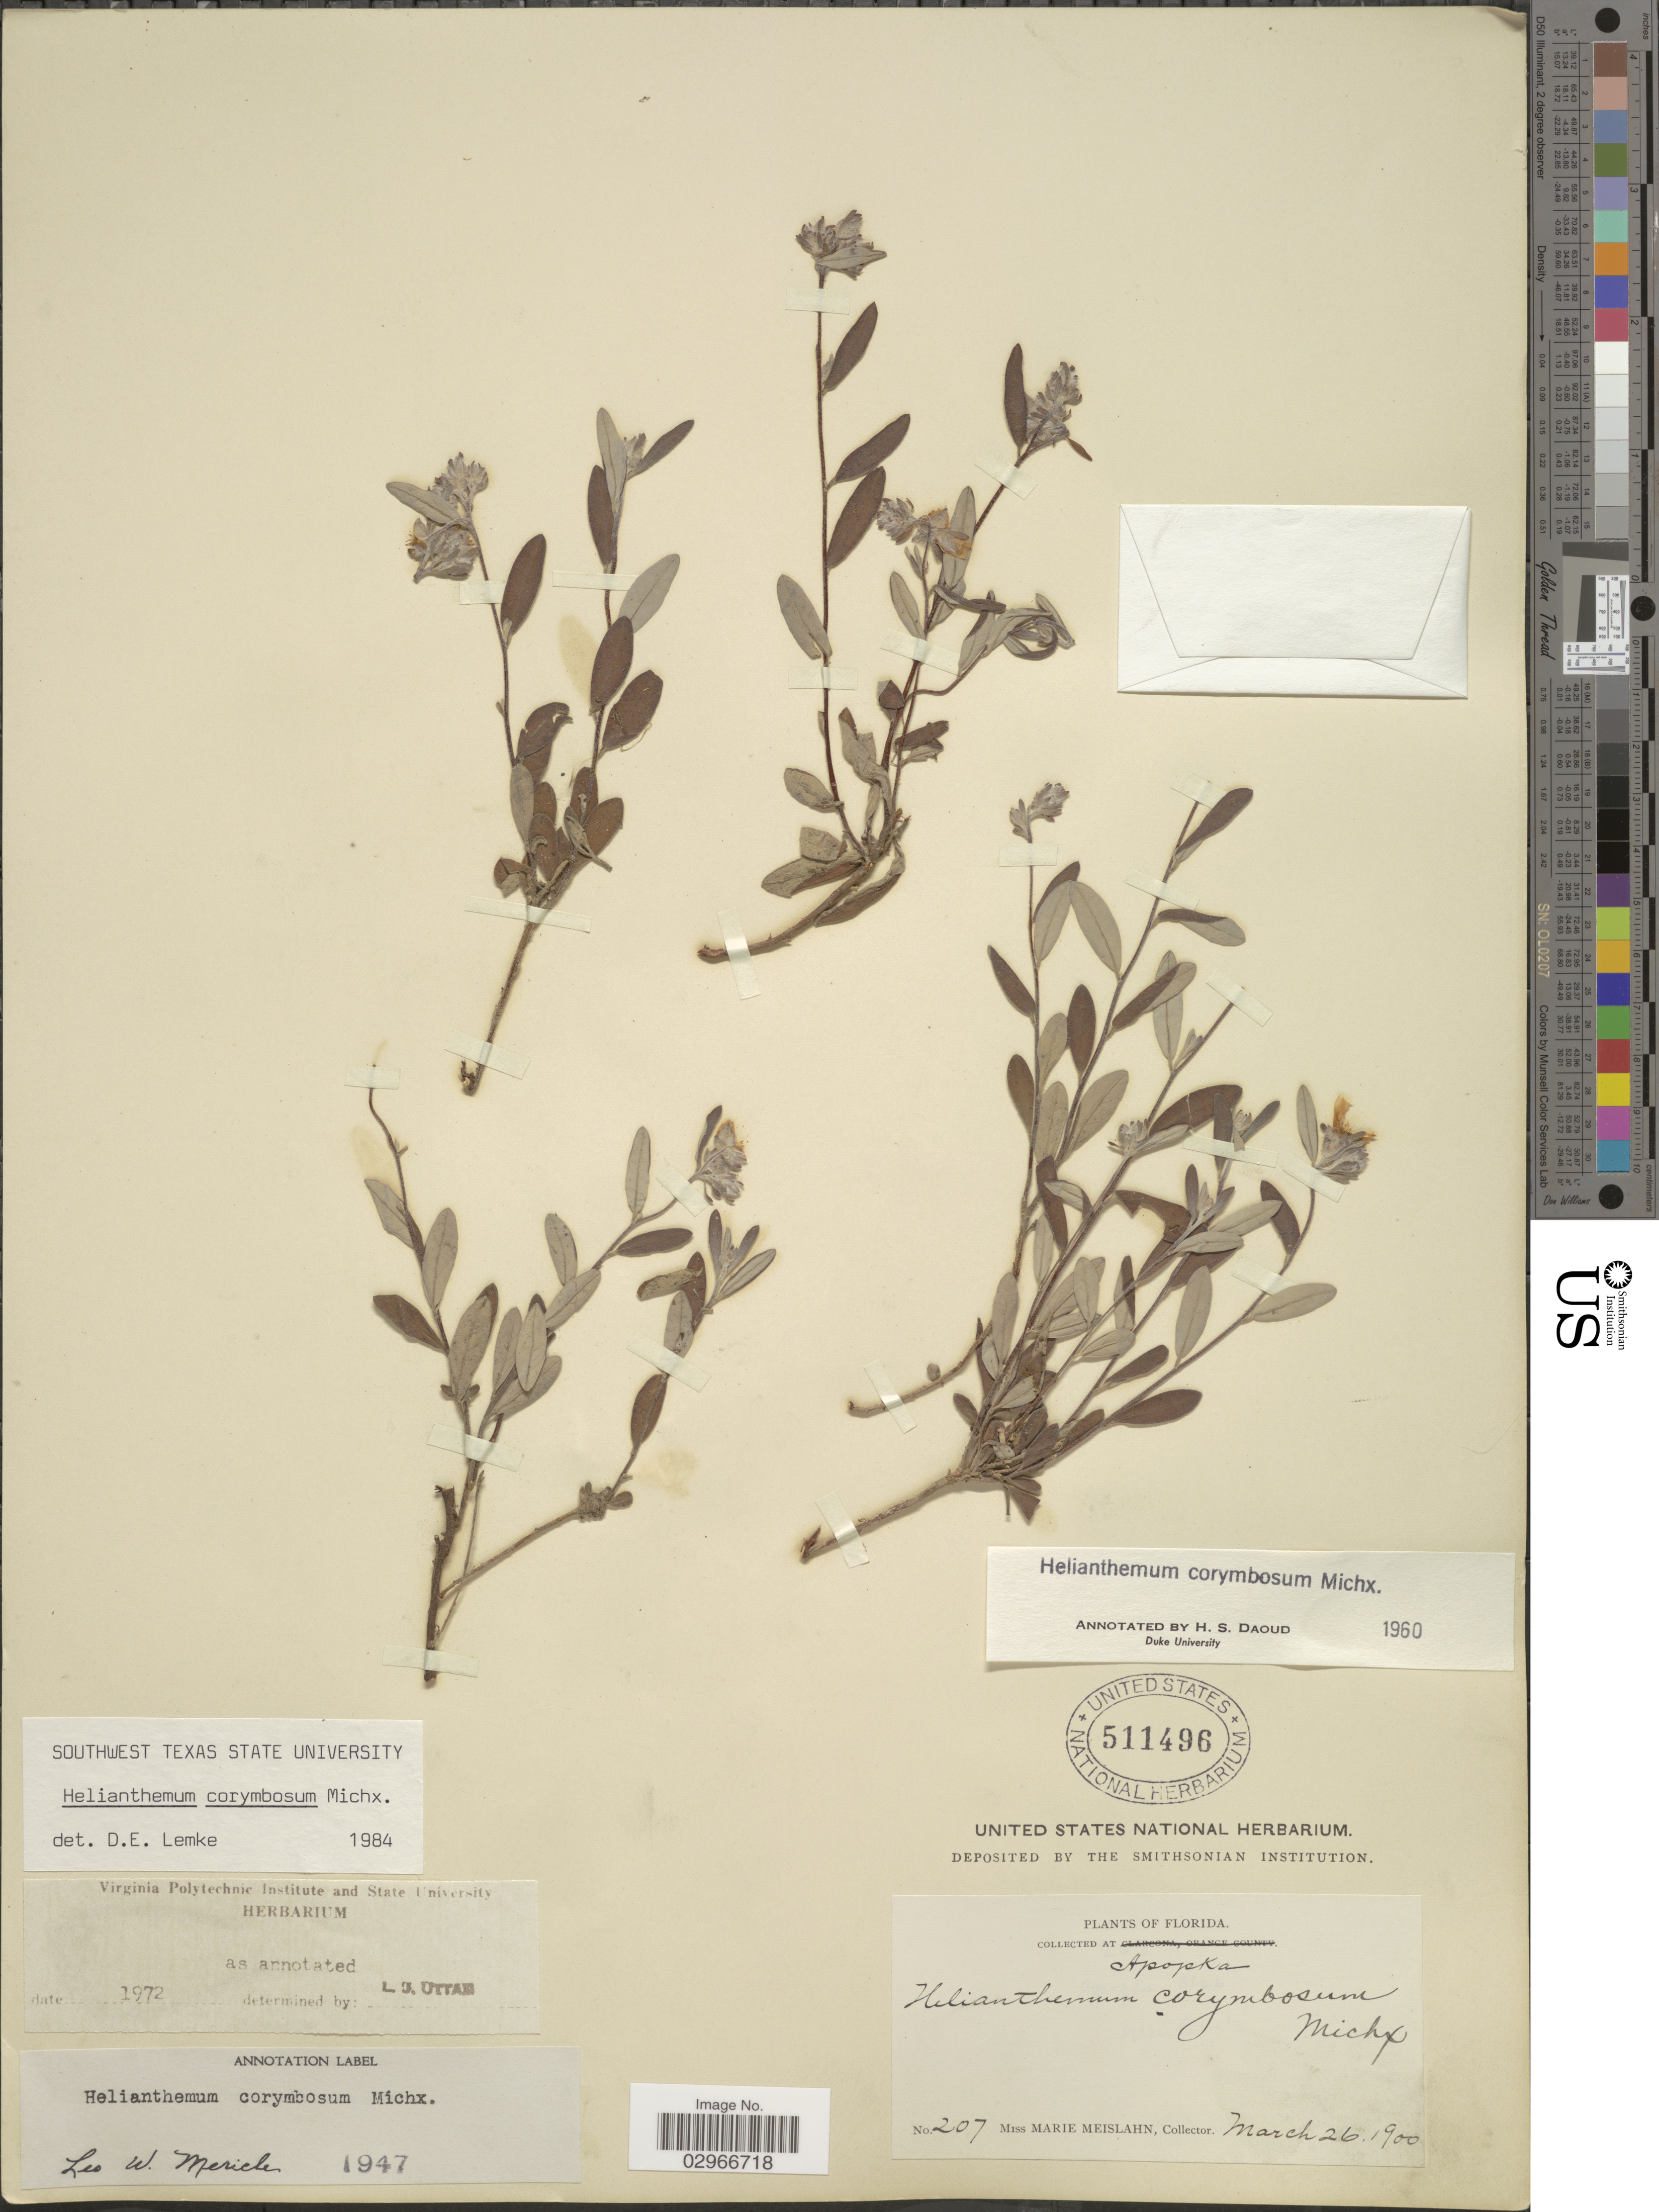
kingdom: Plantae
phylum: Tracheophyta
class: Magnoliopsida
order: Malvales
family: Cistaceae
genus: Helianthemum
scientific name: Helianthemum corymbosum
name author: Michx.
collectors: M. Meislahn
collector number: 207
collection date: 1900-03-26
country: United States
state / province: Florida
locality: Apopka.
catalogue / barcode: US 511496